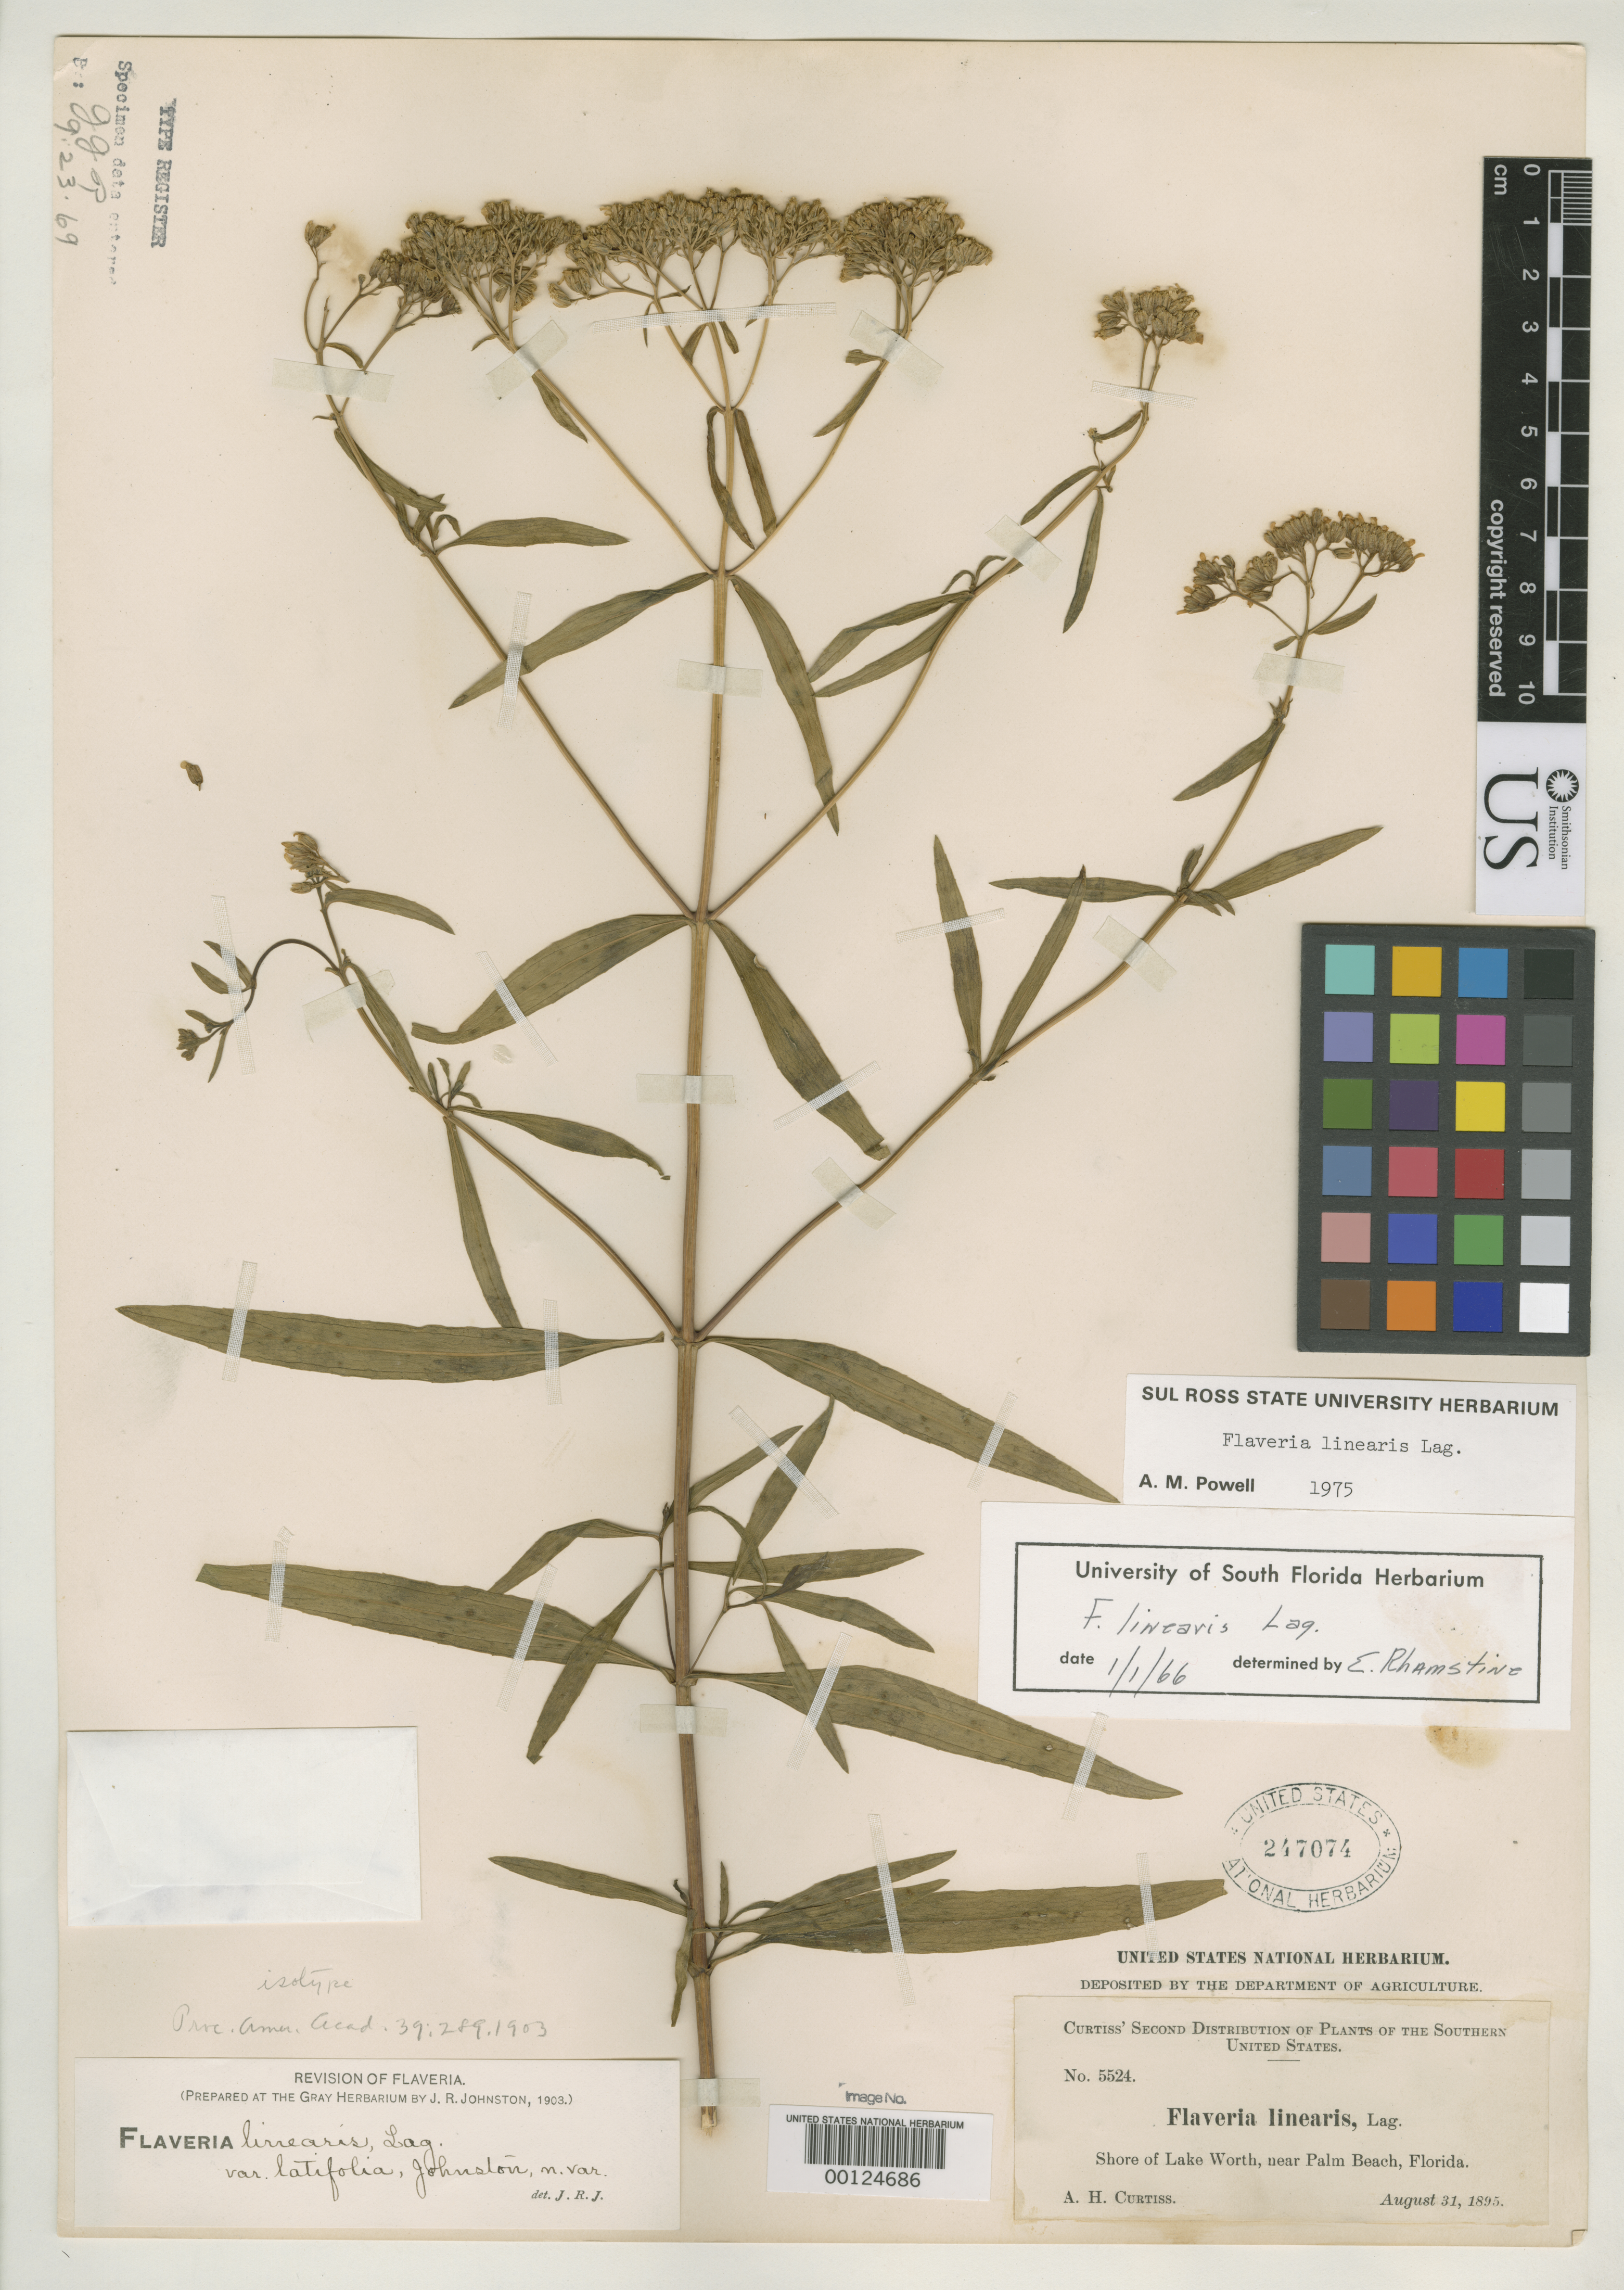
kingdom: Plantae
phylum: Tracheophyta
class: Magnoliopsida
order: Asterales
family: Asteraceae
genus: Flaveria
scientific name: Flaveria linearis var. latifolia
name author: J.R. Johnst.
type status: Isotype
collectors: A. H. Curtiss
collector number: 5524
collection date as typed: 31 Aug 1895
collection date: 1895-08-31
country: United States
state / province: Florida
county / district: Palm Beach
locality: Palm Beach.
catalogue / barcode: US 247074